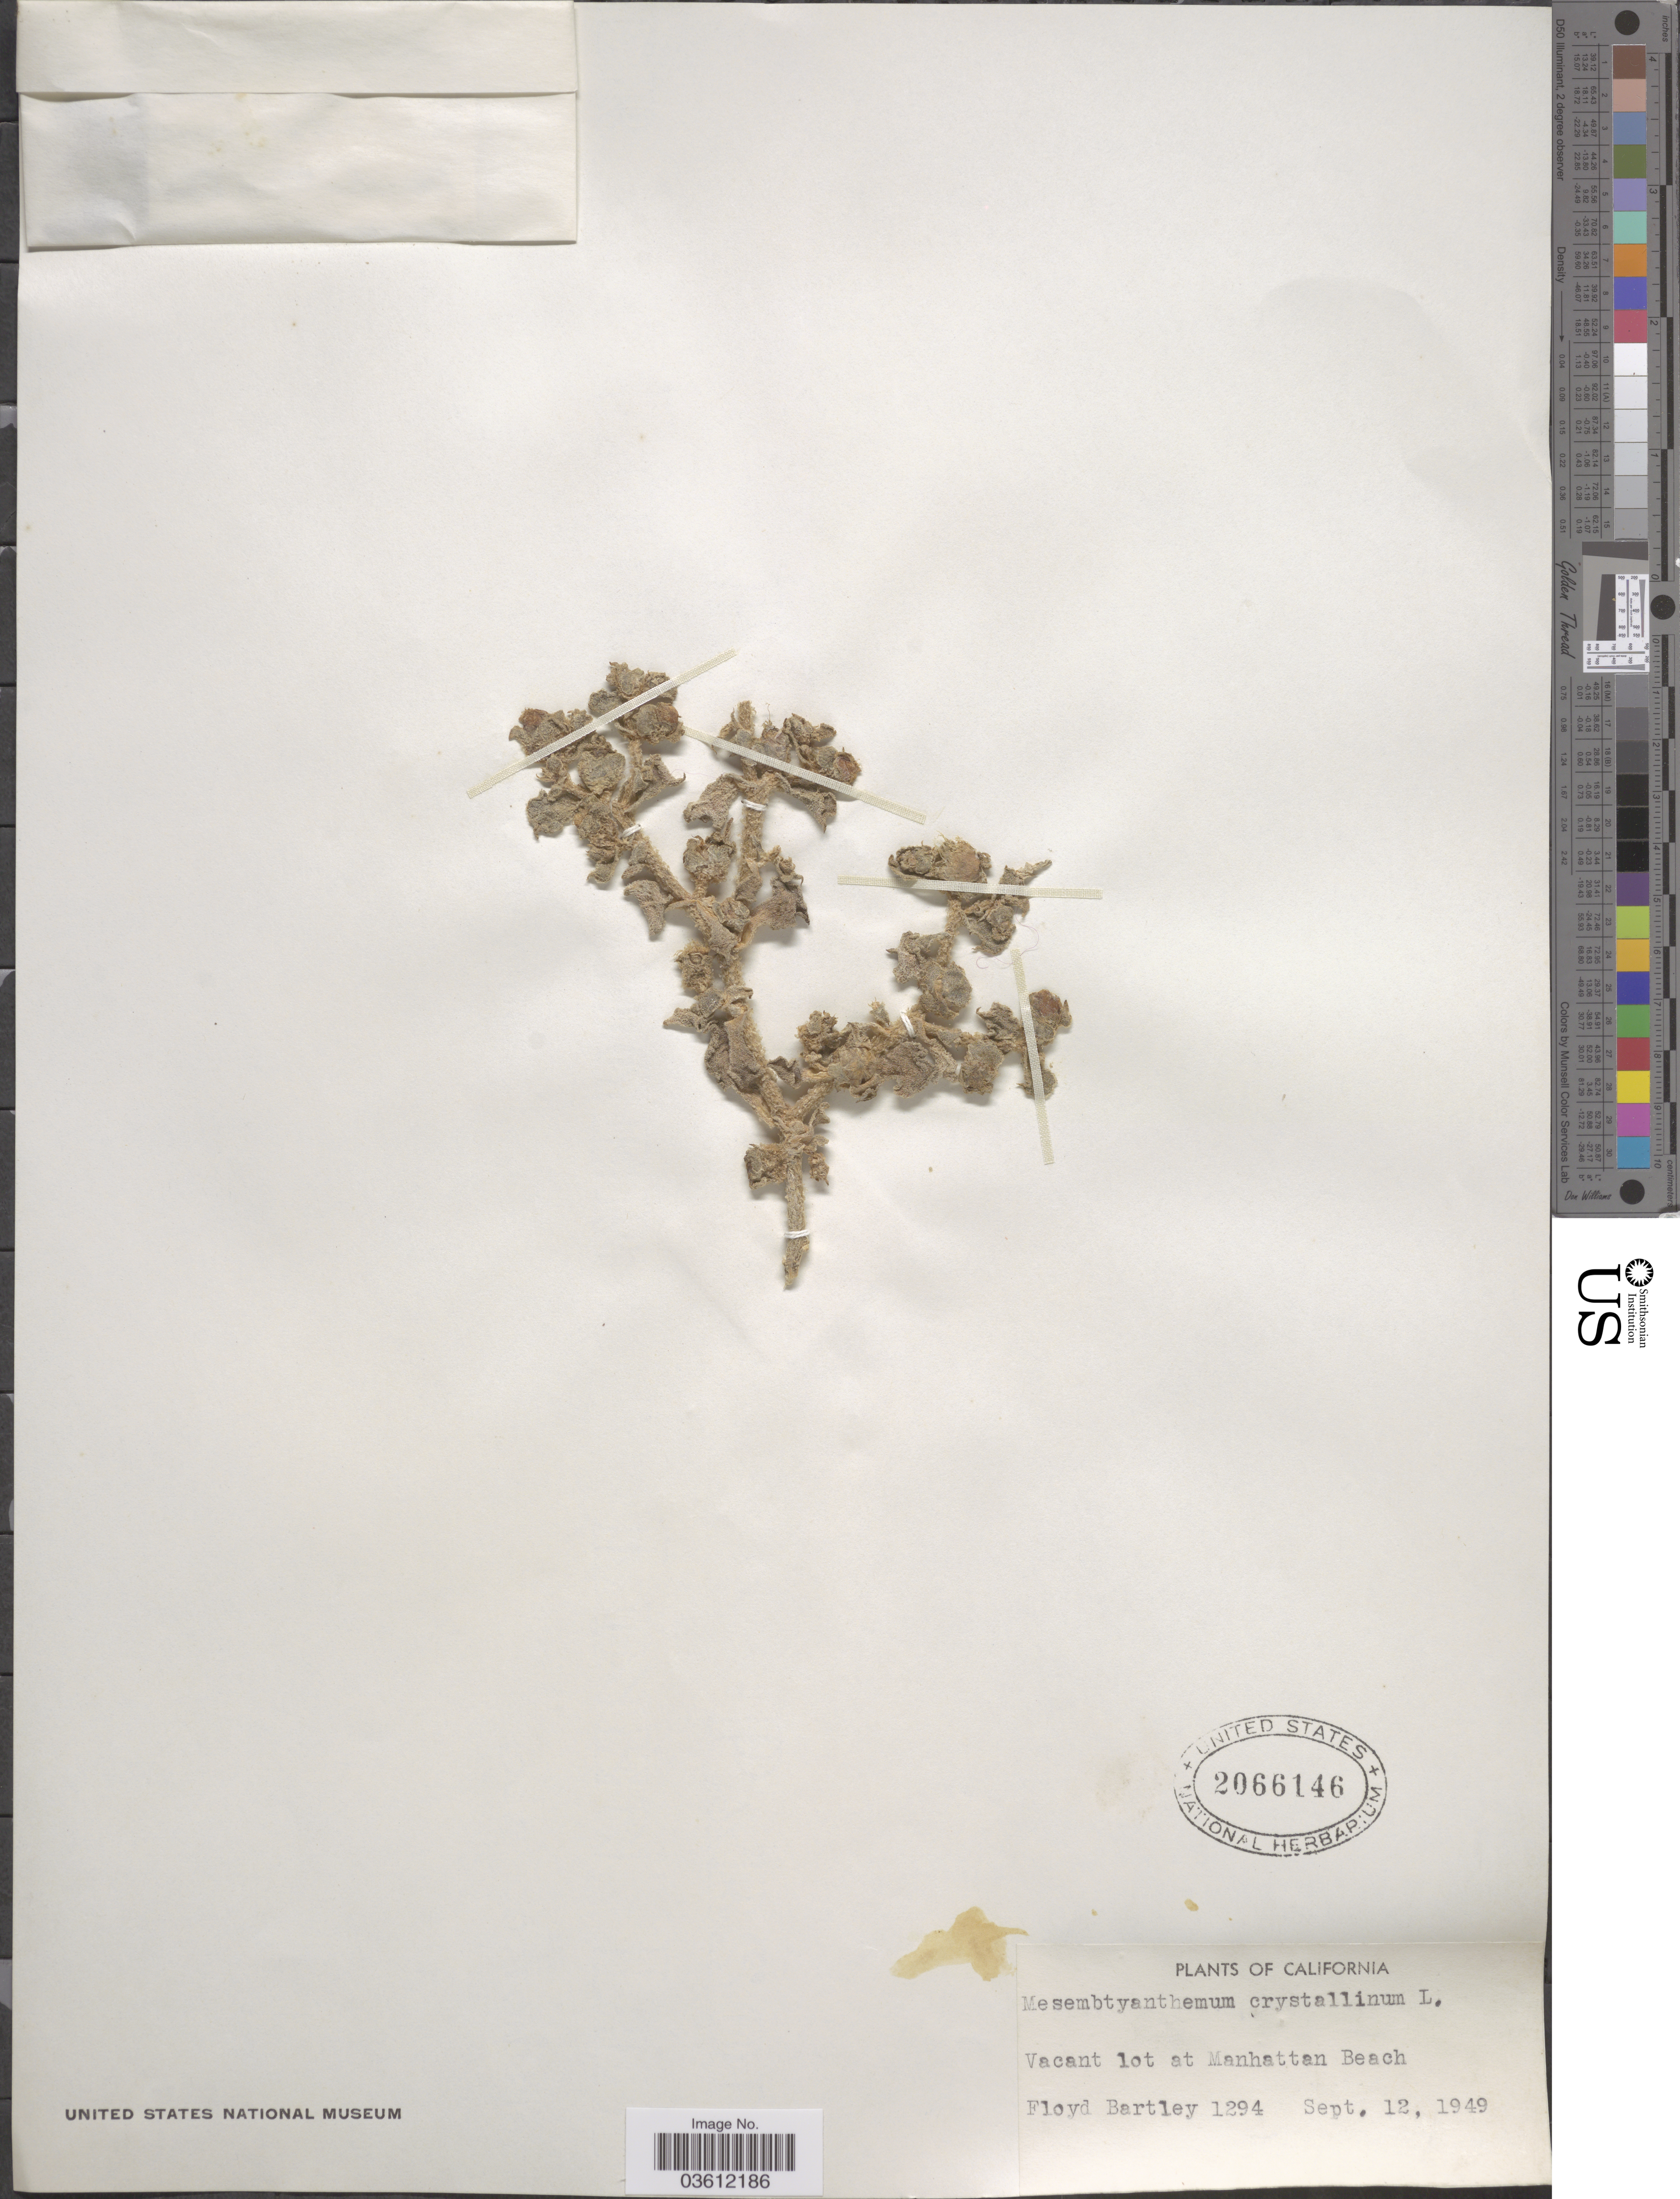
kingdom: Plantae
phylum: Tracheophyta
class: Magnoliopsida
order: Caryophyllales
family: Aizoaceae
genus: Mesembryanthemum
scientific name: Mesembryanthemum crystallinum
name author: L.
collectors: F. Bartley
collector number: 1294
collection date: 1949-09-12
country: United States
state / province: California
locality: Vacant lot at Manhattan Beach.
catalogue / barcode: US 2066146